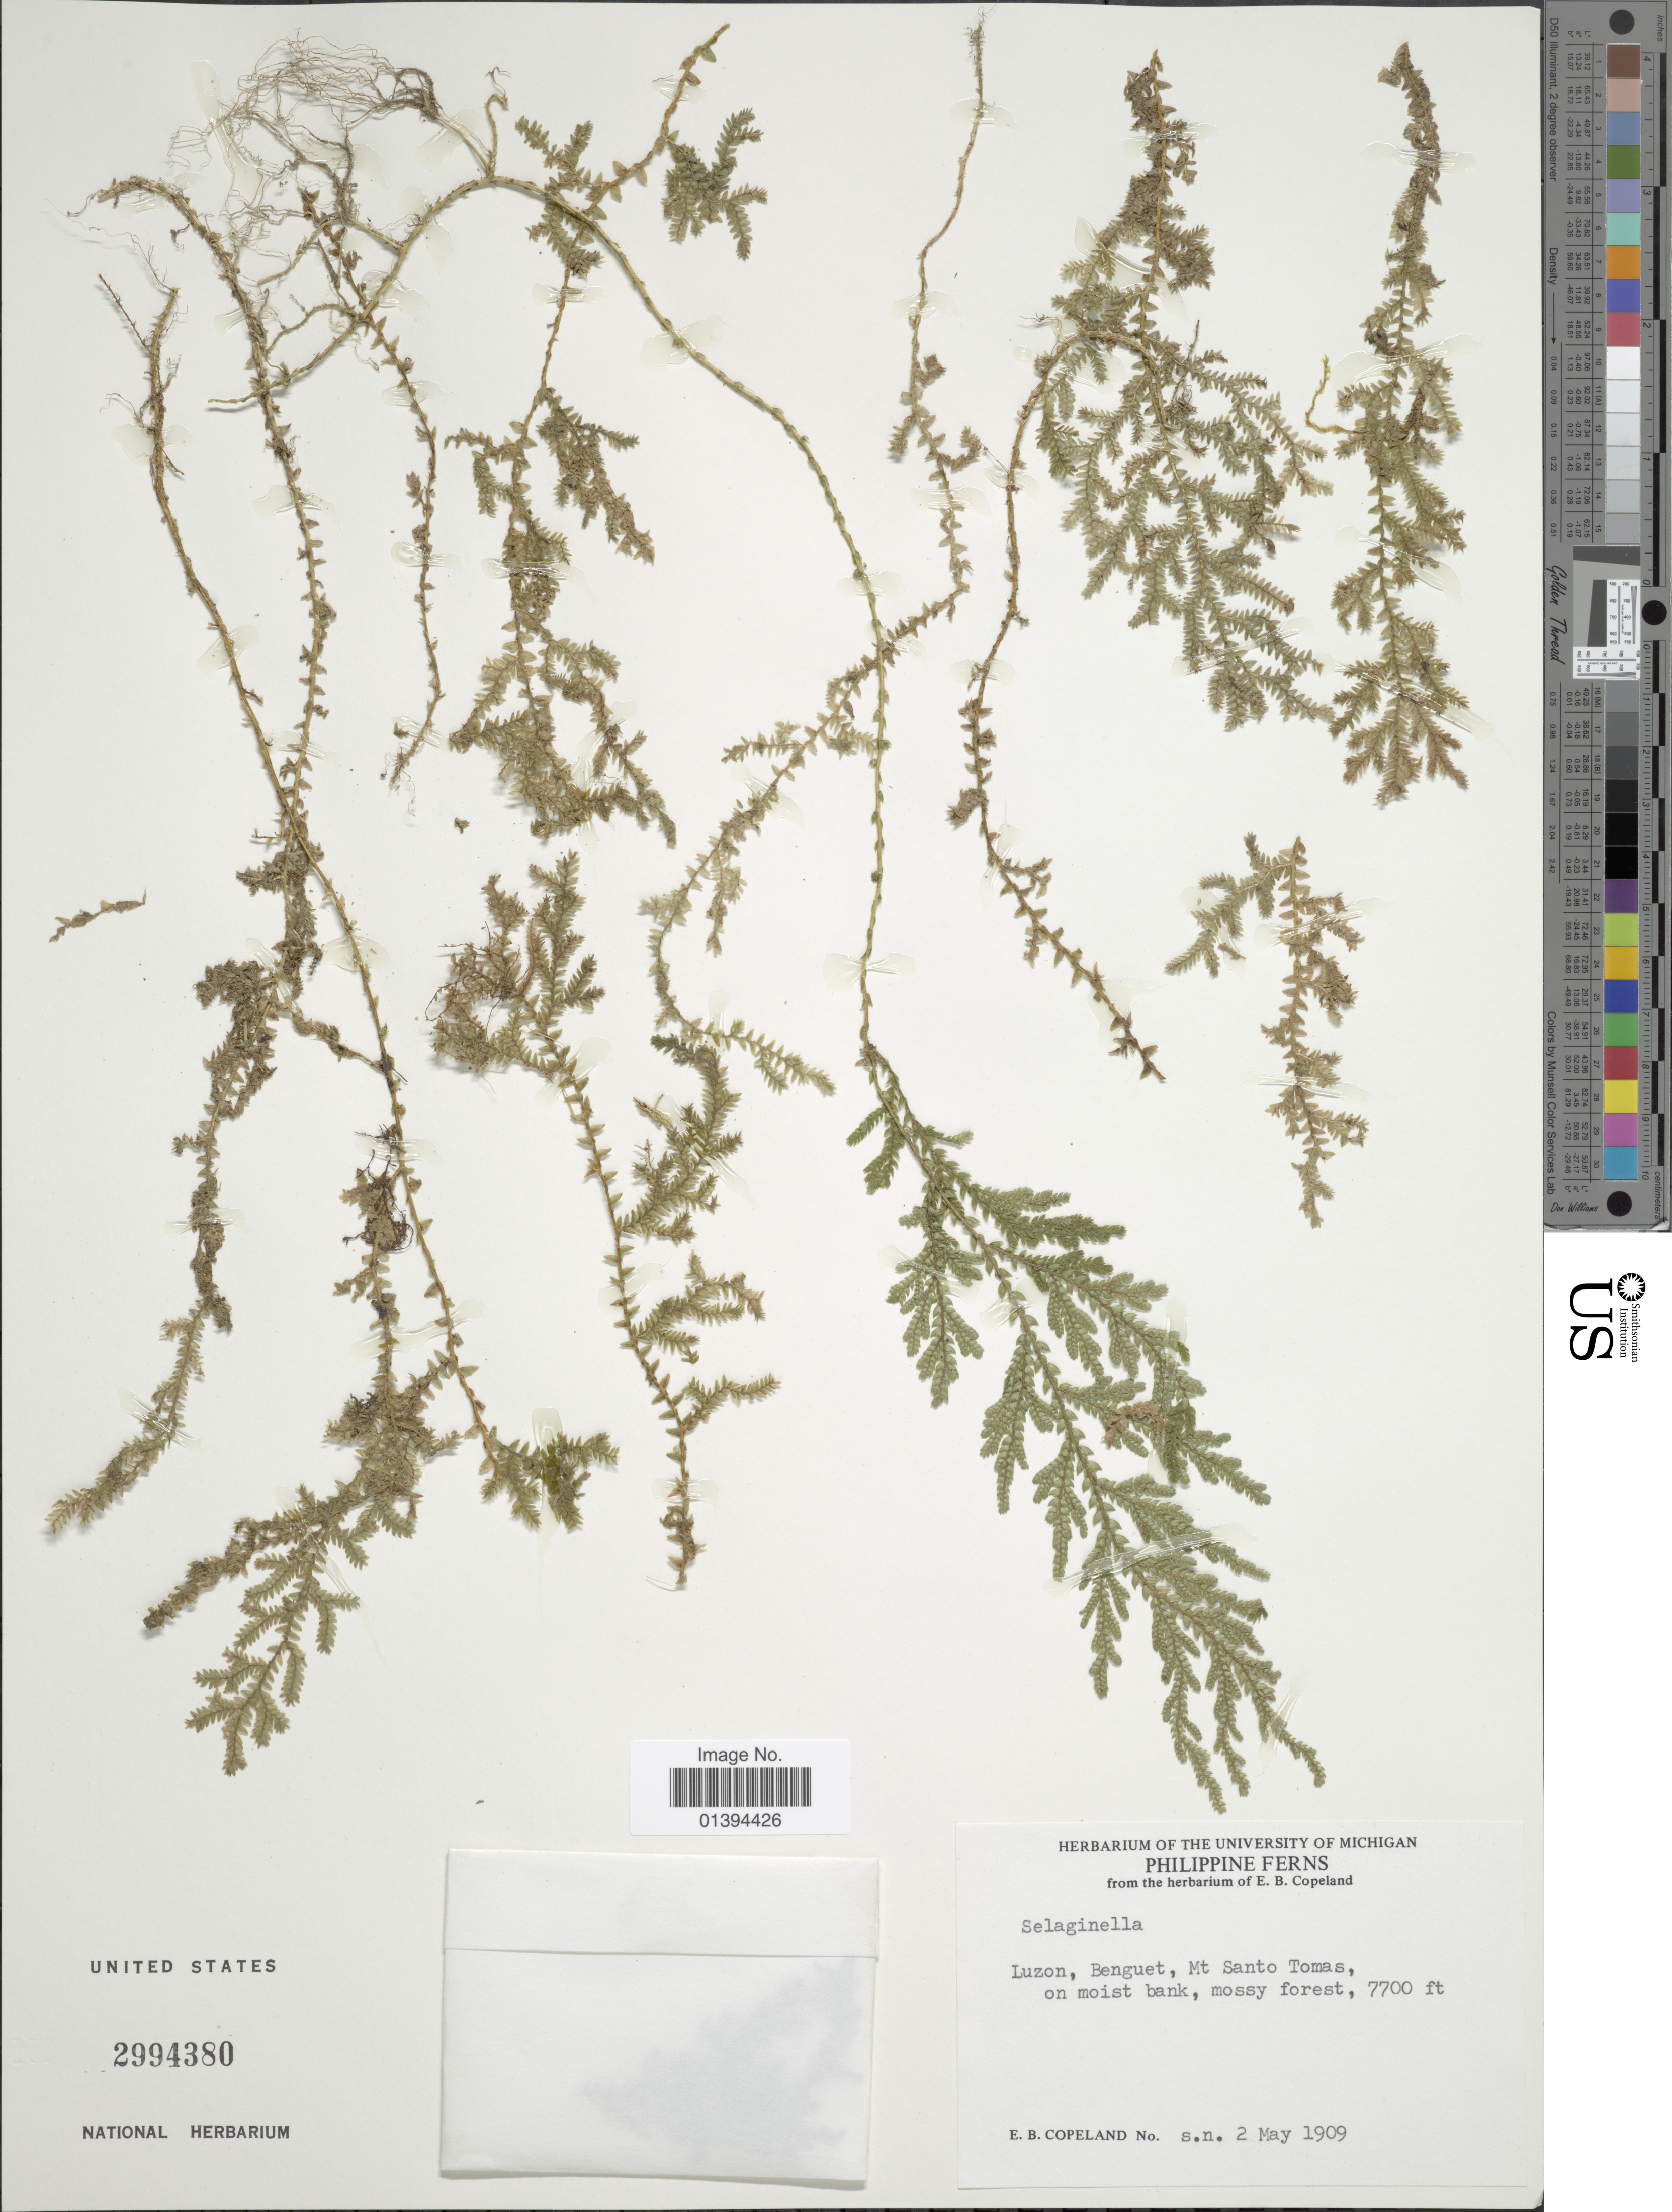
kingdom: Plantae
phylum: Tracheophyta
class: Lycopodiopsida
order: Selaginellales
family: Selaginellaceae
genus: Selaginella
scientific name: Selaginella sp.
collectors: E. B. Copeland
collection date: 1909-05-02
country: Philippines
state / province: Central Luzon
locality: Luzon, Benguet, Mt Santo Tomas, on moist bank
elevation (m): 2347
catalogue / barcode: US 2994380